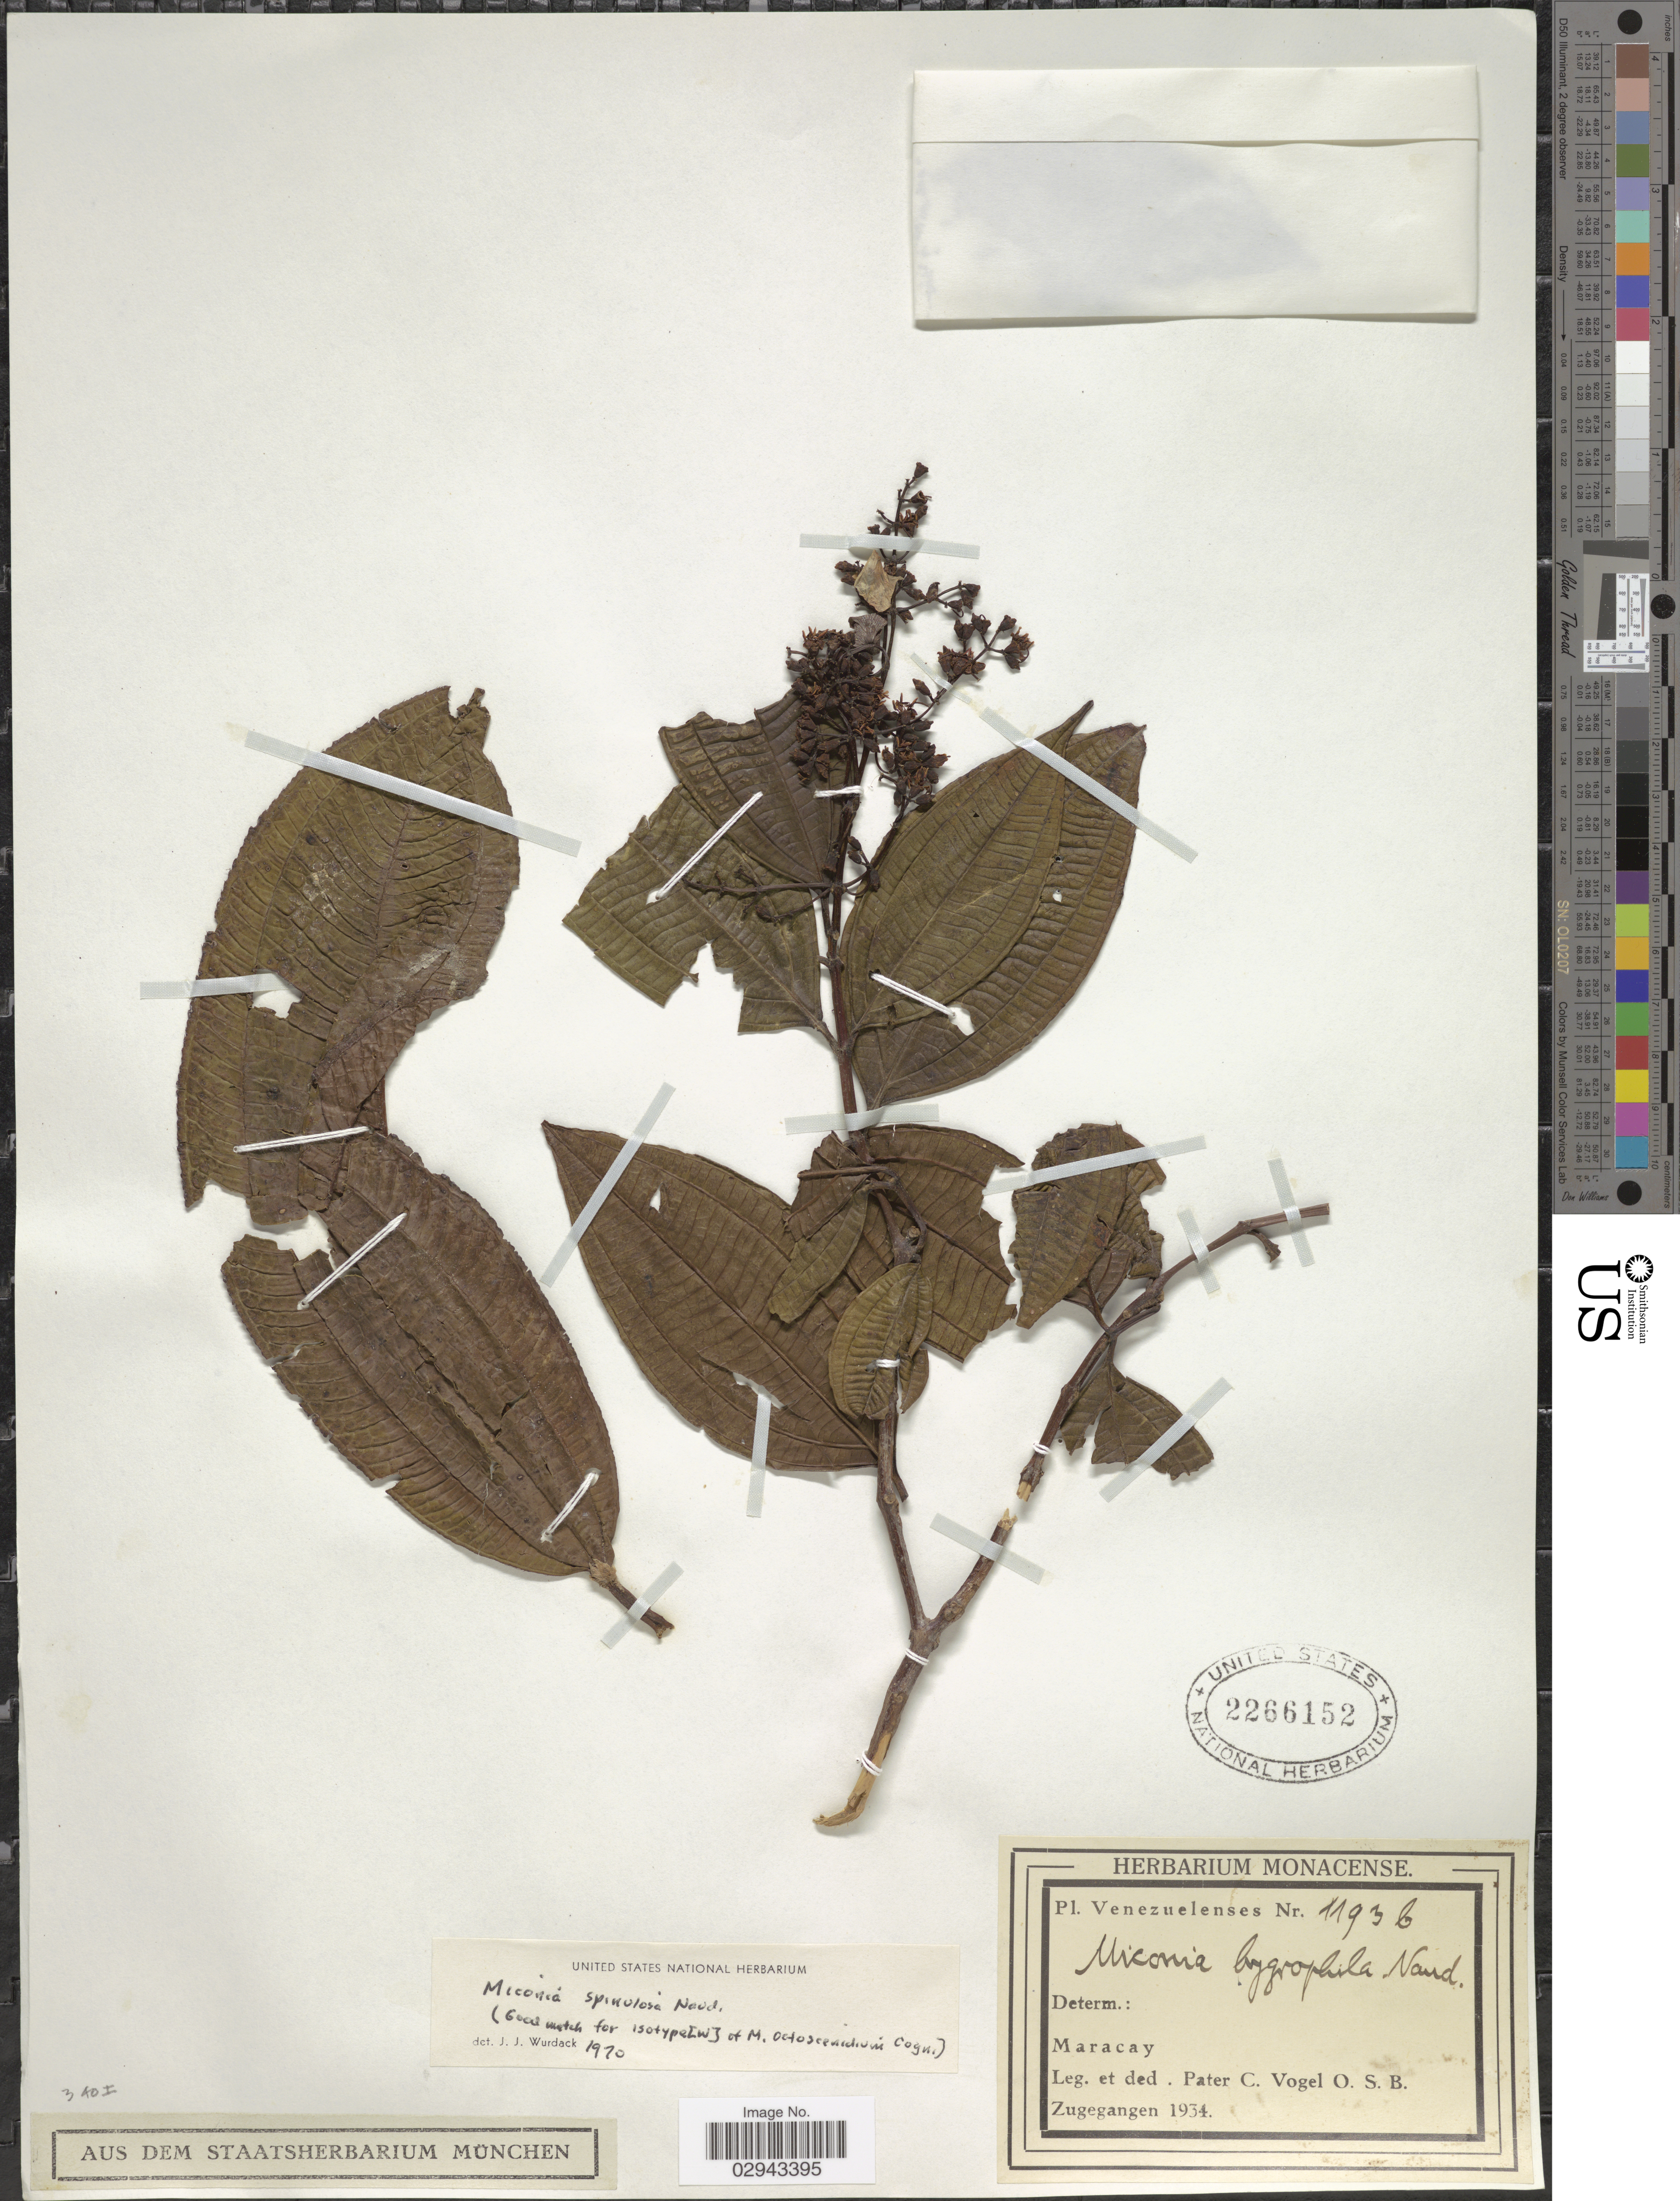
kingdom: Plantae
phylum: Tracheophyta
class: Magnoliopsida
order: Myrtales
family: Melastomataceae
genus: Miconia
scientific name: Miconia spinulosa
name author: Naudin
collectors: P. C. Vogel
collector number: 1193b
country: Venezuela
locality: Maracay. Venezuelenses.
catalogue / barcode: US 2266152